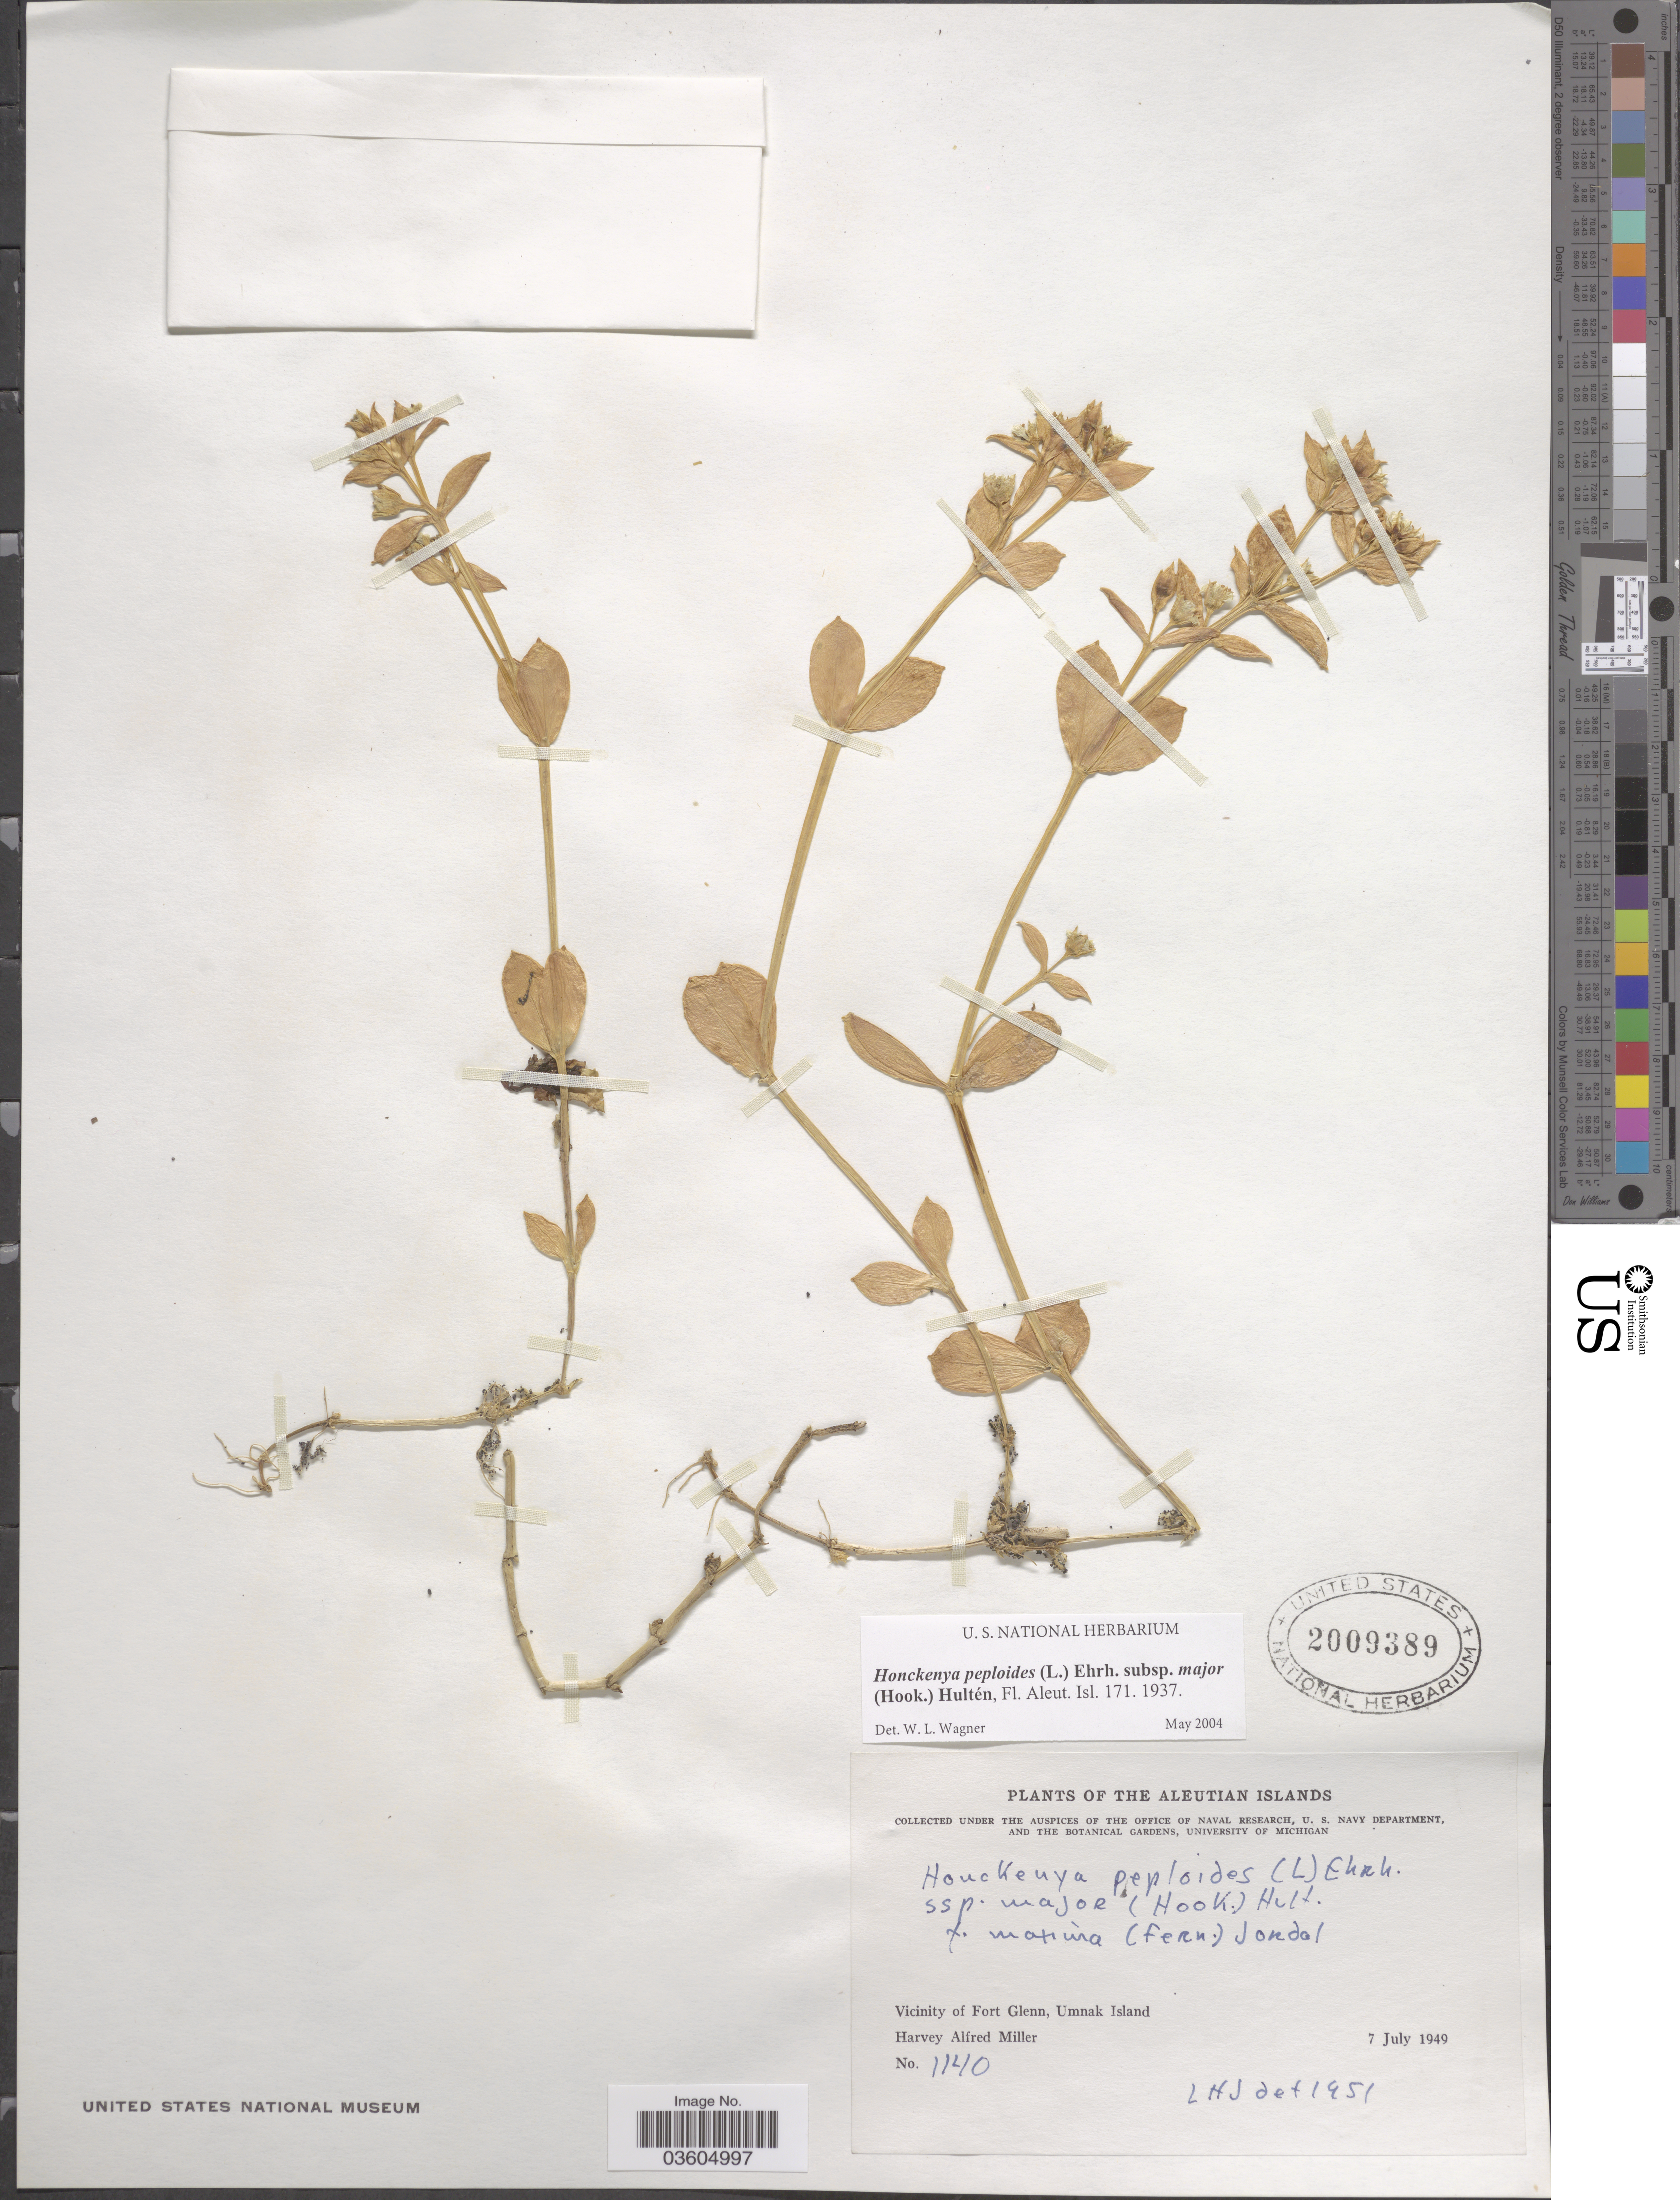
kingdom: Plantae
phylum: Tracheophyta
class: Magnoliopsida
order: Caryophyllales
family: Caryophyllaceae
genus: Honckenya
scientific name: Honckenya peploides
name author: (L.) Ehrh.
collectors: H. A. Miller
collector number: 1140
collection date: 1949-07-07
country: United States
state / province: Alaska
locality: Aleutian Islands. Vicinity of Fort Glenn, Umnak Island.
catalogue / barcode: US 2009389